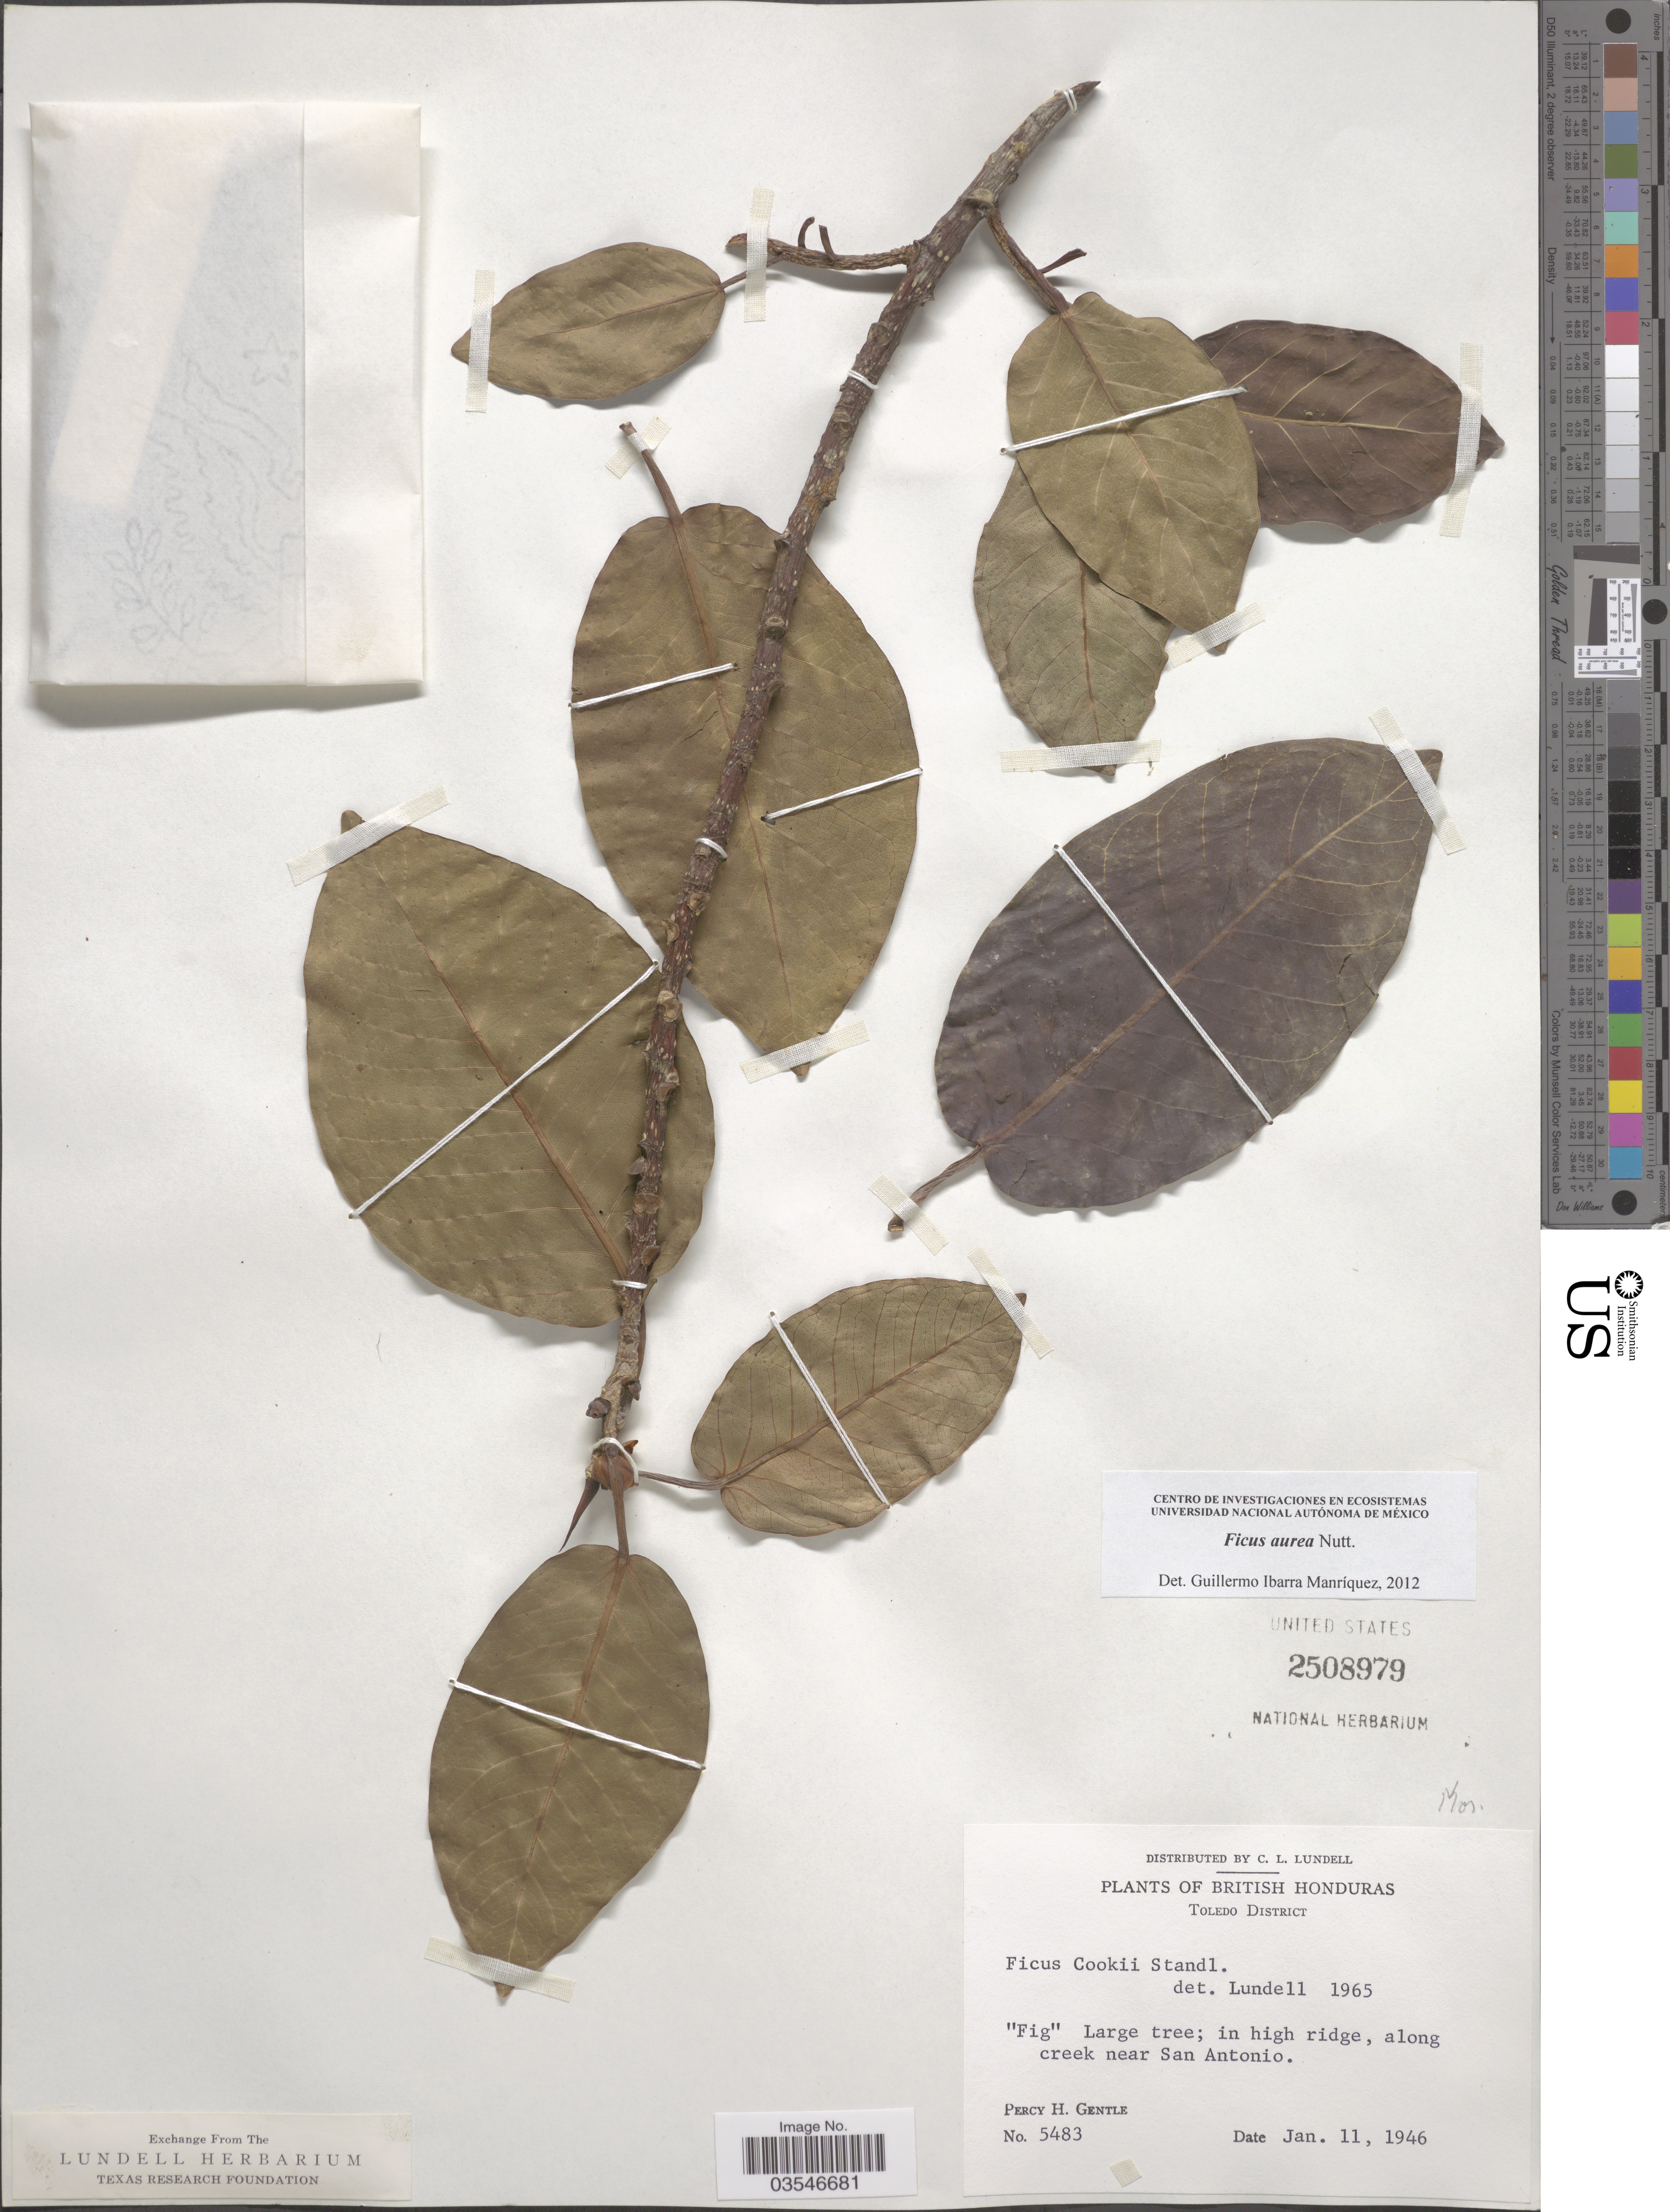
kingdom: Plantae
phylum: Tracheophyta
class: Magnoliopsida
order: Rosales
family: Moraceae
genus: Ficus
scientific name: Ficus aurea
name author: Nutt.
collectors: P. H. Gentle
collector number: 5483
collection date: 1946-01-11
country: Belize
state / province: Toledo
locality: British Honduras. Toledo District. Along creek near San Antonio.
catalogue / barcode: US 2508979